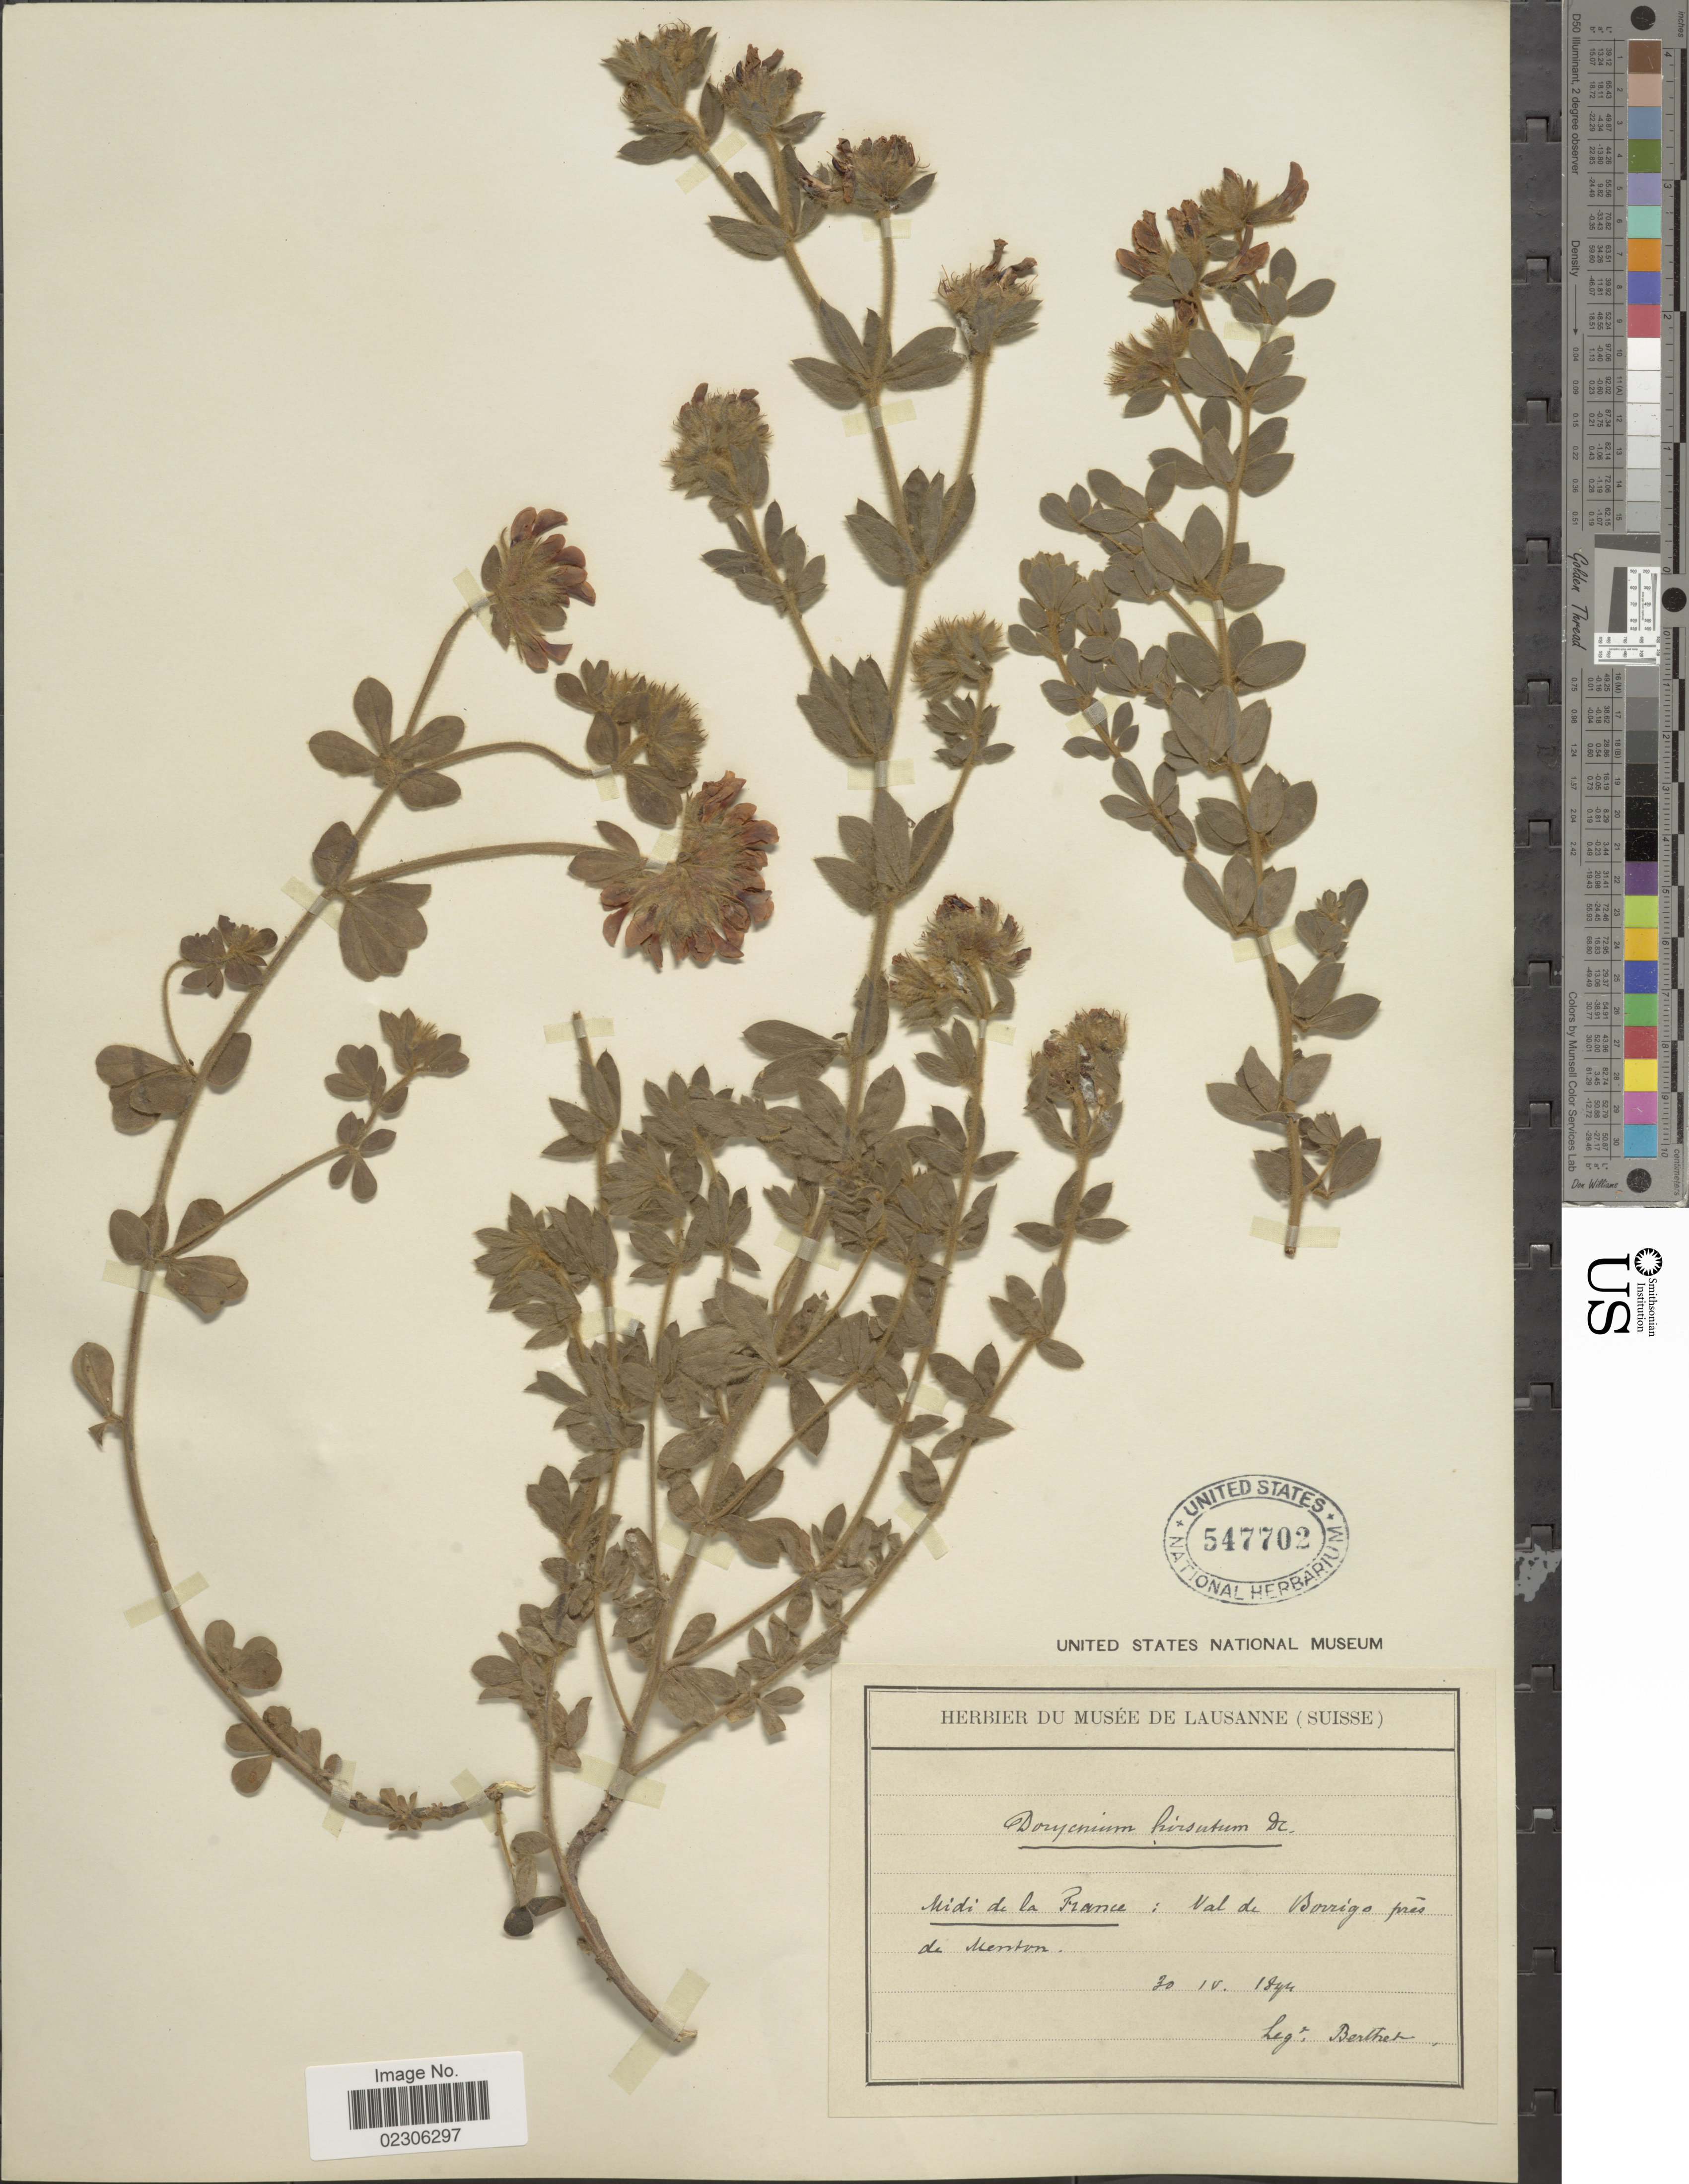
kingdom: Plantae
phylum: Tracheophyta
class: Magnoliopsida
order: Fabales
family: Fabaceae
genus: Dorycnium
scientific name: Dorycnium hirsutum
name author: (L.) Ser.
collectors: P. Berthet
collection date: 1894-04-30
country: France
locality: Midi de la France: Val de Borriga pres de Menton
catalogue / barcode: US 547702